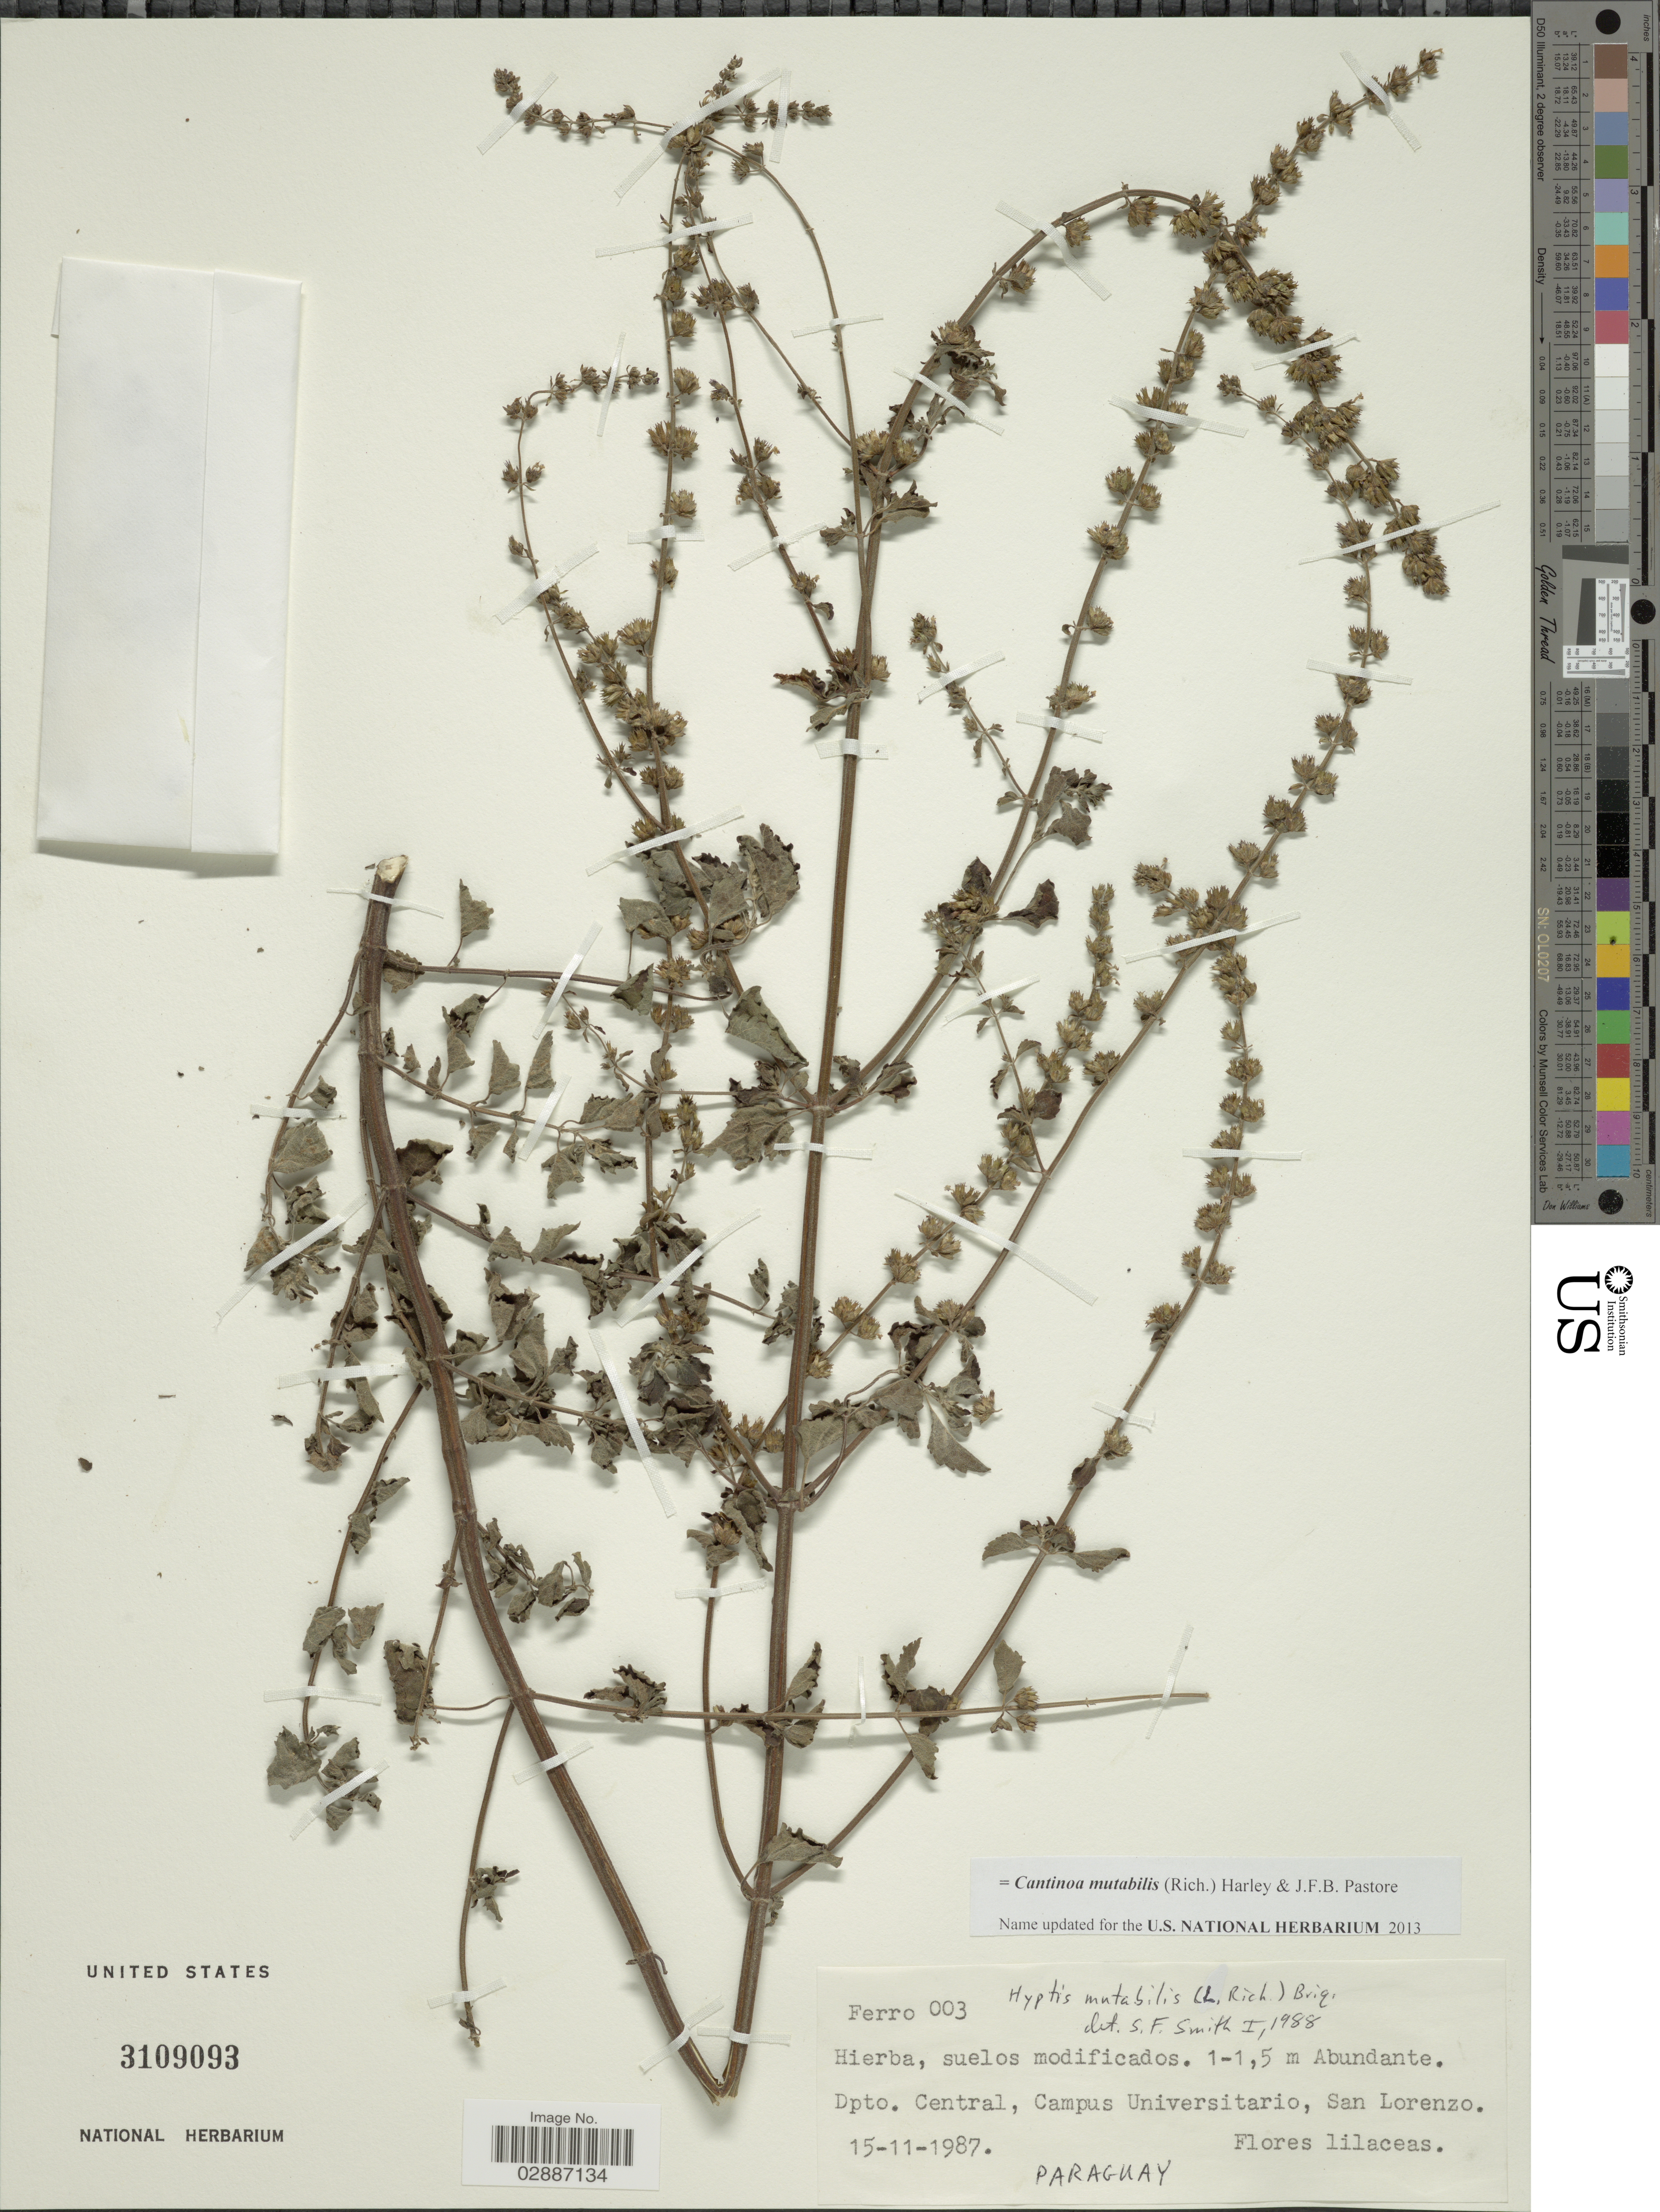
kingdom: Plantae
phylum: Tracheophyta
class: Magnoliopsida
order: Lamiales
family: Lamiaceae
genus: Cantinoa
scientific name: Cantinoa mutabilis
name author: (Epling) Harley & J.F.B. Pastore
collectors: Ferro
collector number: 003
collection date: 1987-11-15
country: Paraguay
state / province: Central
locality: Dpto. Central, Campus Universitario, San Lorenzo.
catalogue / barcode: US 3109093